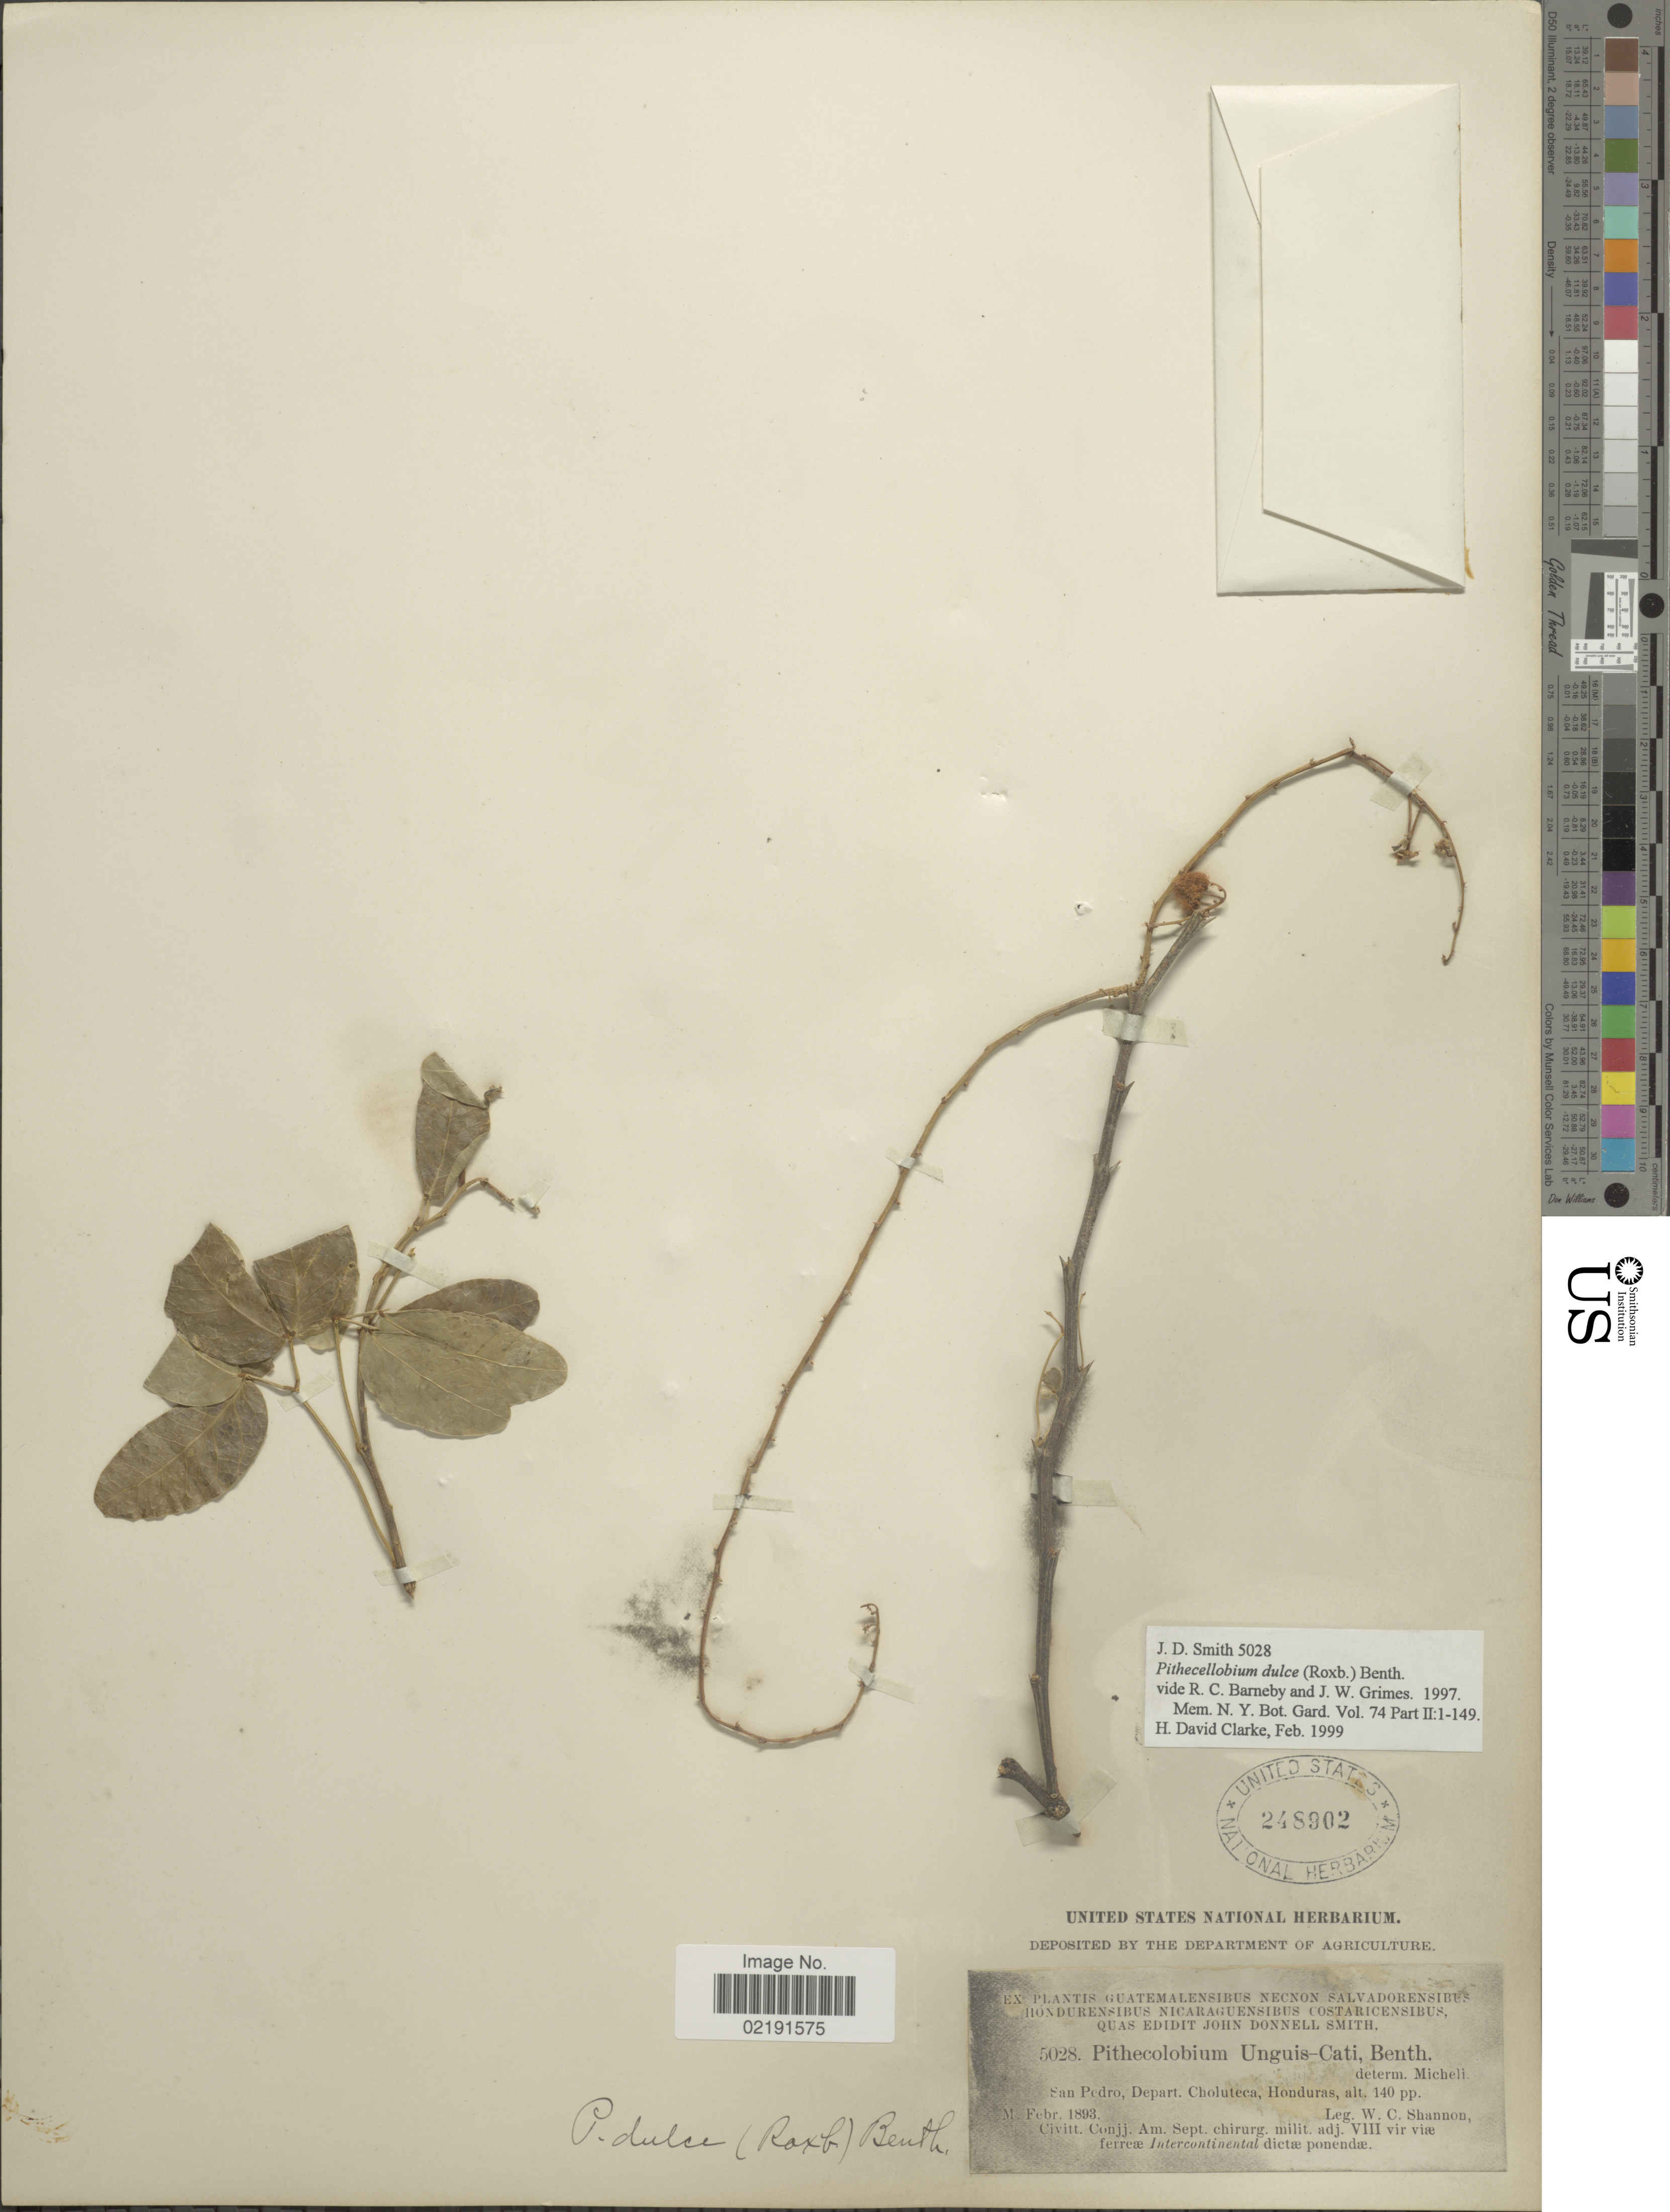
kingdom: Plantae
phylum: Tracheophyta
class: Magnoliopsida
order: Fabales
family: Fabaceae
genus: Pithecellobium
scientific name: Pithecellobium dulce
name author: (Roxb.) Benth.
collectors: W. C. Shannon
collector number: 5028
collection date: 1893-02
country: Honduras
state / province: Choluteca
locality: San Pedro, Depart. Choluteca, Honduras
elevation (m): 43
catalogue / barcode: US 248902